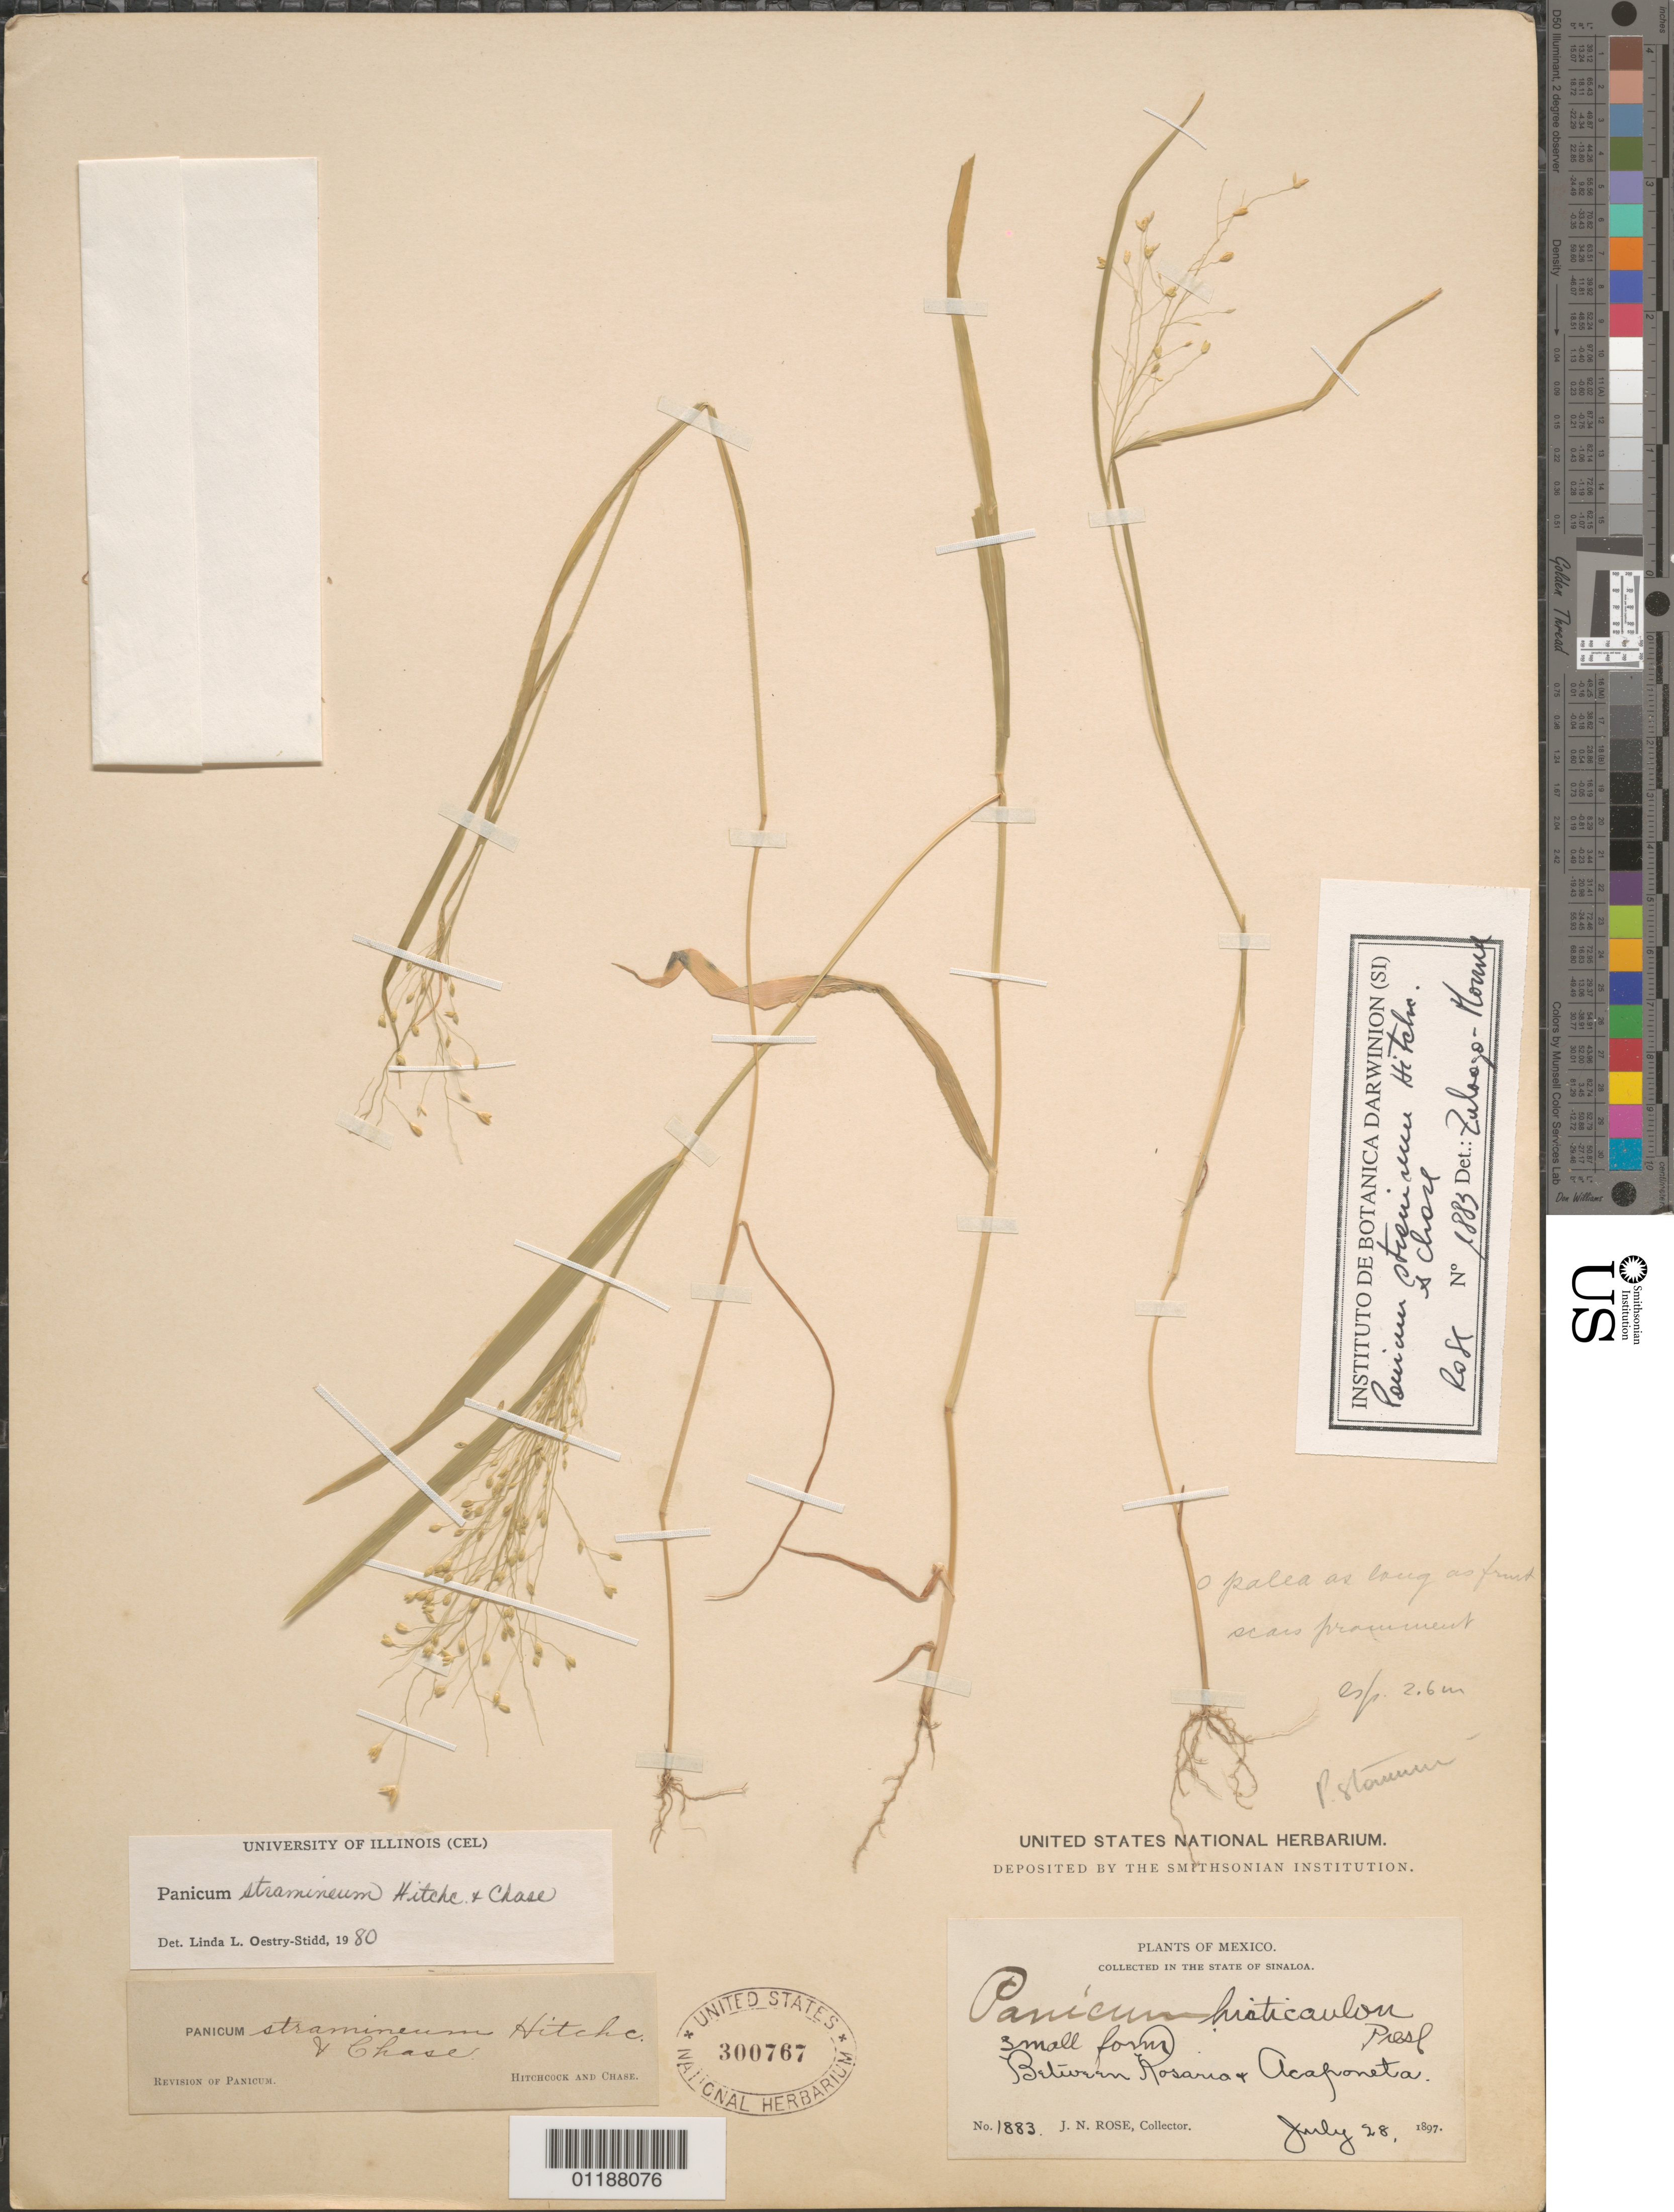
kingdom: Plantae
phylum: Tracheophyta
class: Liliopsida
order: Poales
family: Poaceae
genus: Panicum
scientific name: Panicum stramineum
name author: Hitchc. & Chase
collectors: J. N. Rose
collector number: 1883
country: Mexico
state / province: Sinaloa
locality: Between Rosario and Aefoneta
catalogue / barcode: US 300767